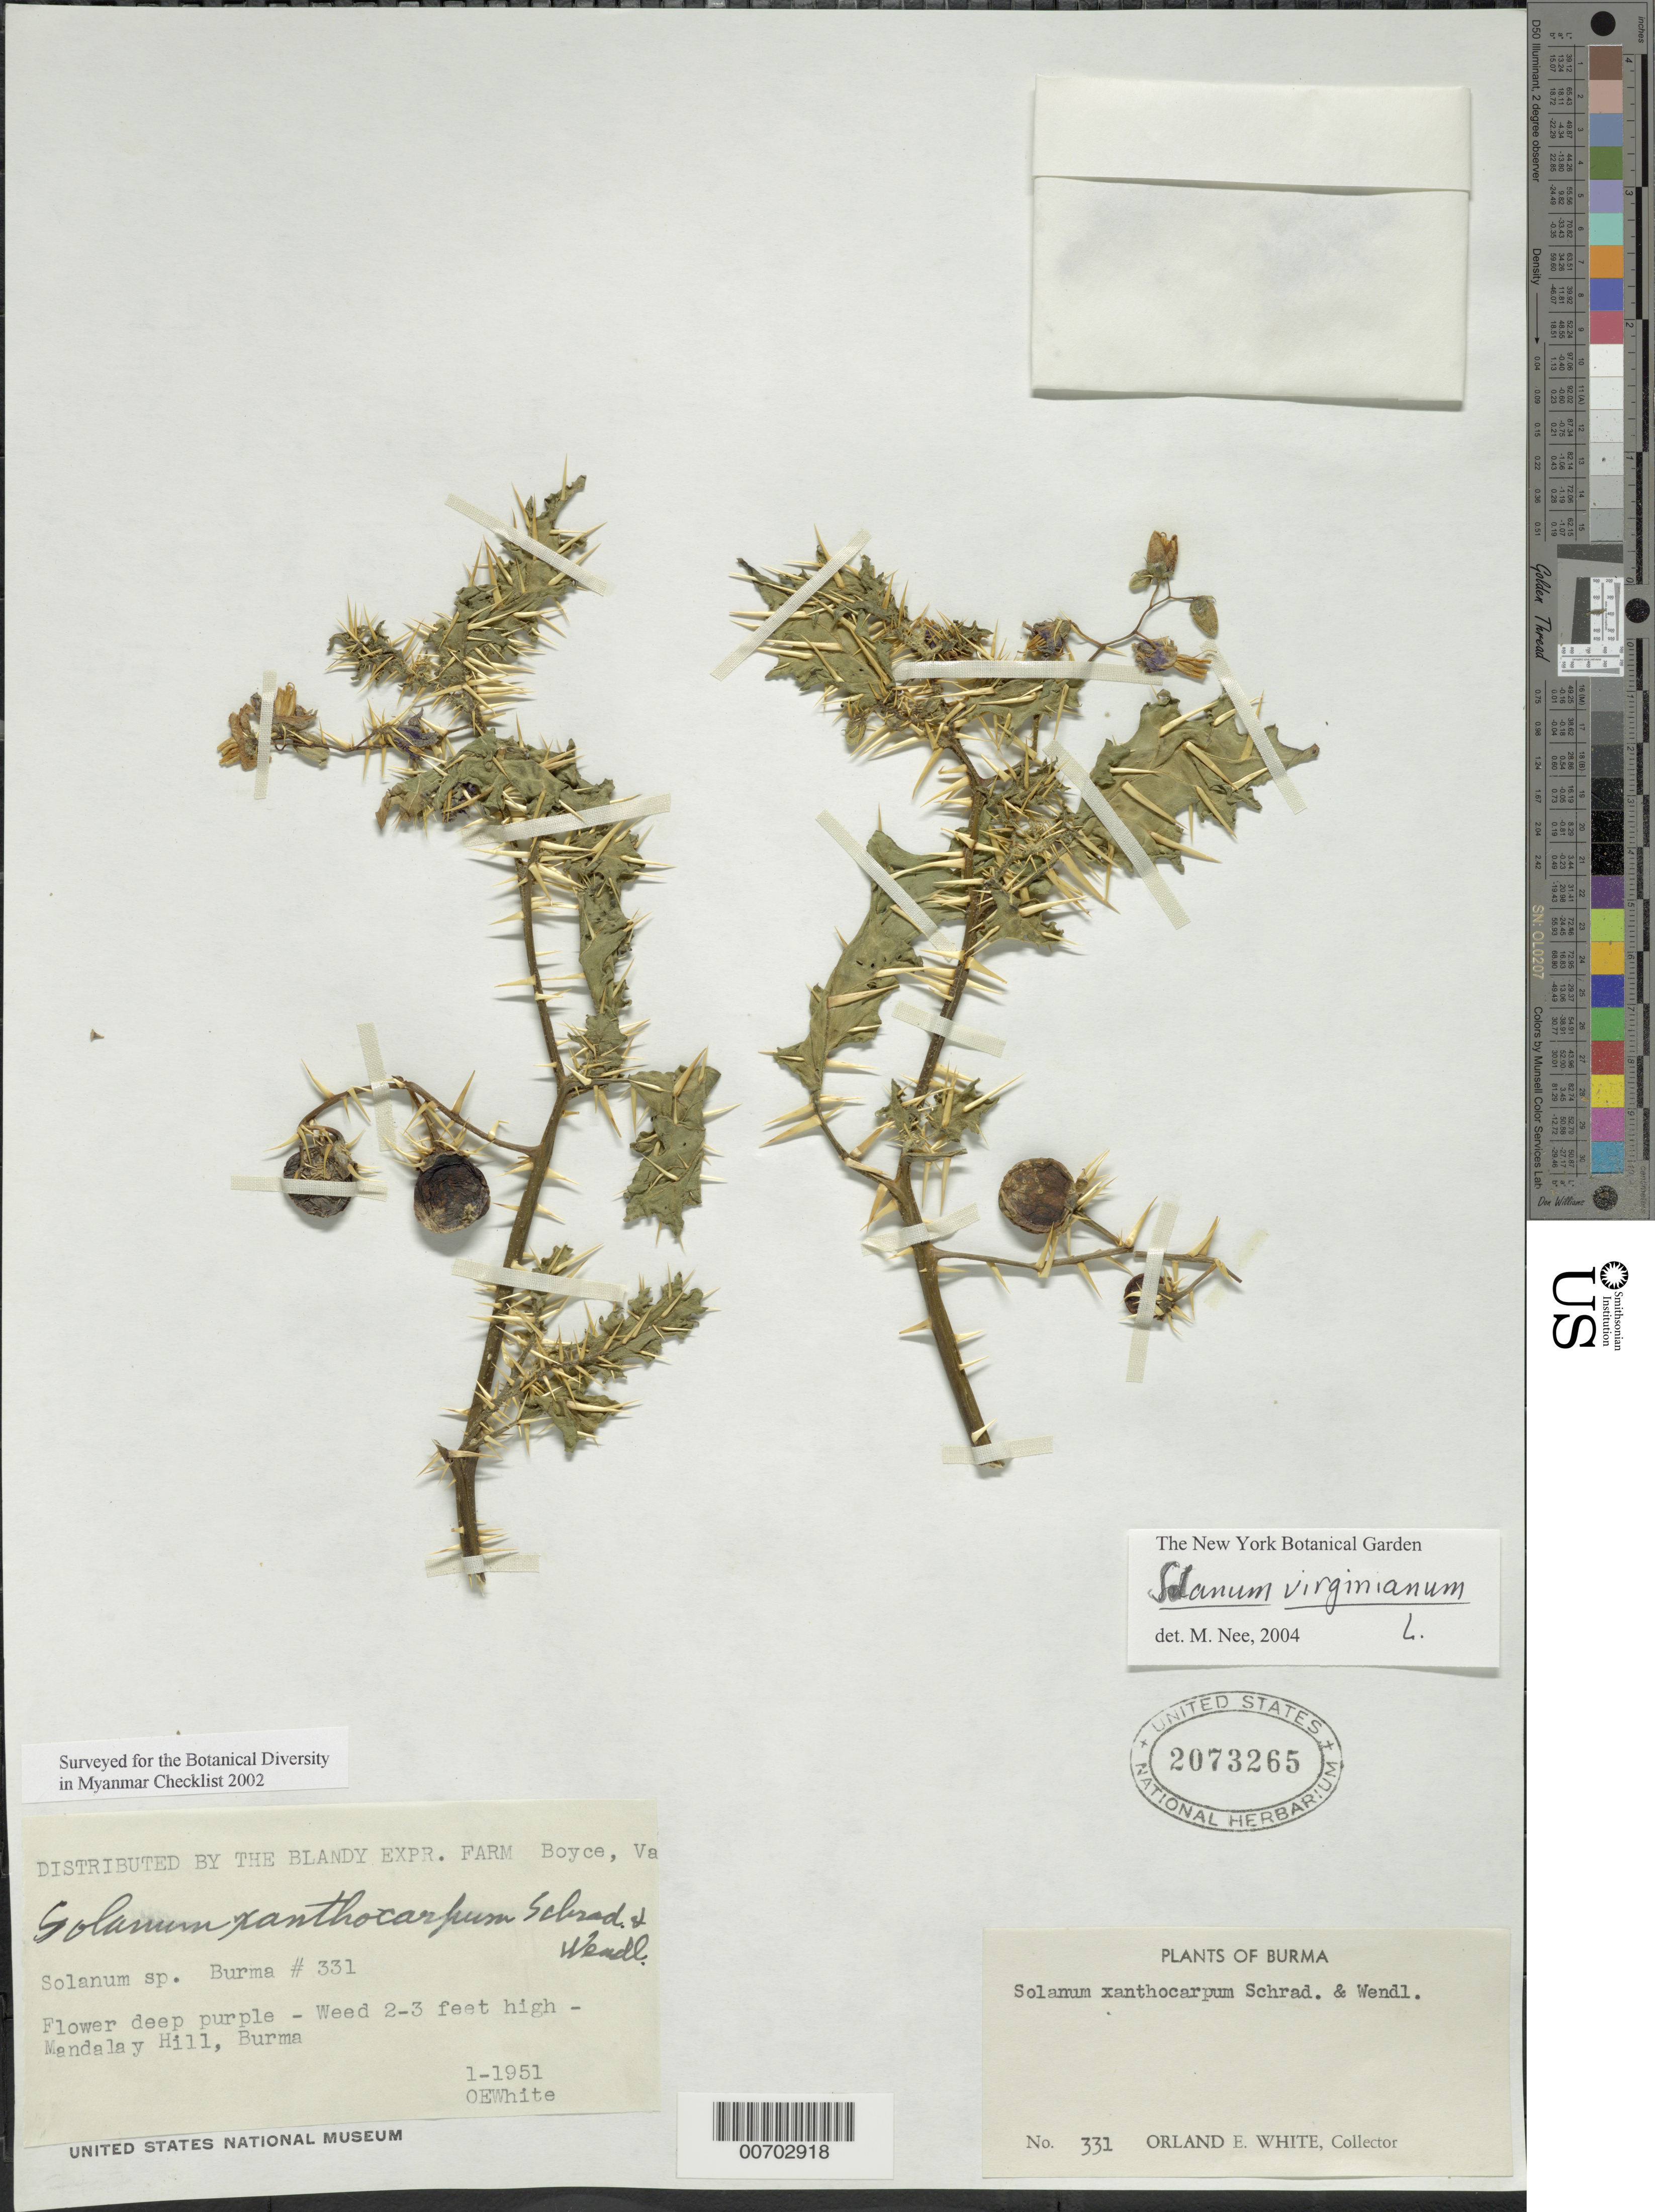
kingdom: Plantae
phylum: Tracheophyta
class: Magnoliopsida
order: Solanales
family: Solanaceae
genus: Solanum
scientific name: Solanum virginianum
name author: L.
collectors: O. E. White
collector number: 331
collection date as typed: Jan 1951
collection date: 1951-01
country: Myanmar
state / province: Mandalay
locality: Mandalay, Mandalay Hill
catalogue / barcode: US 2073265